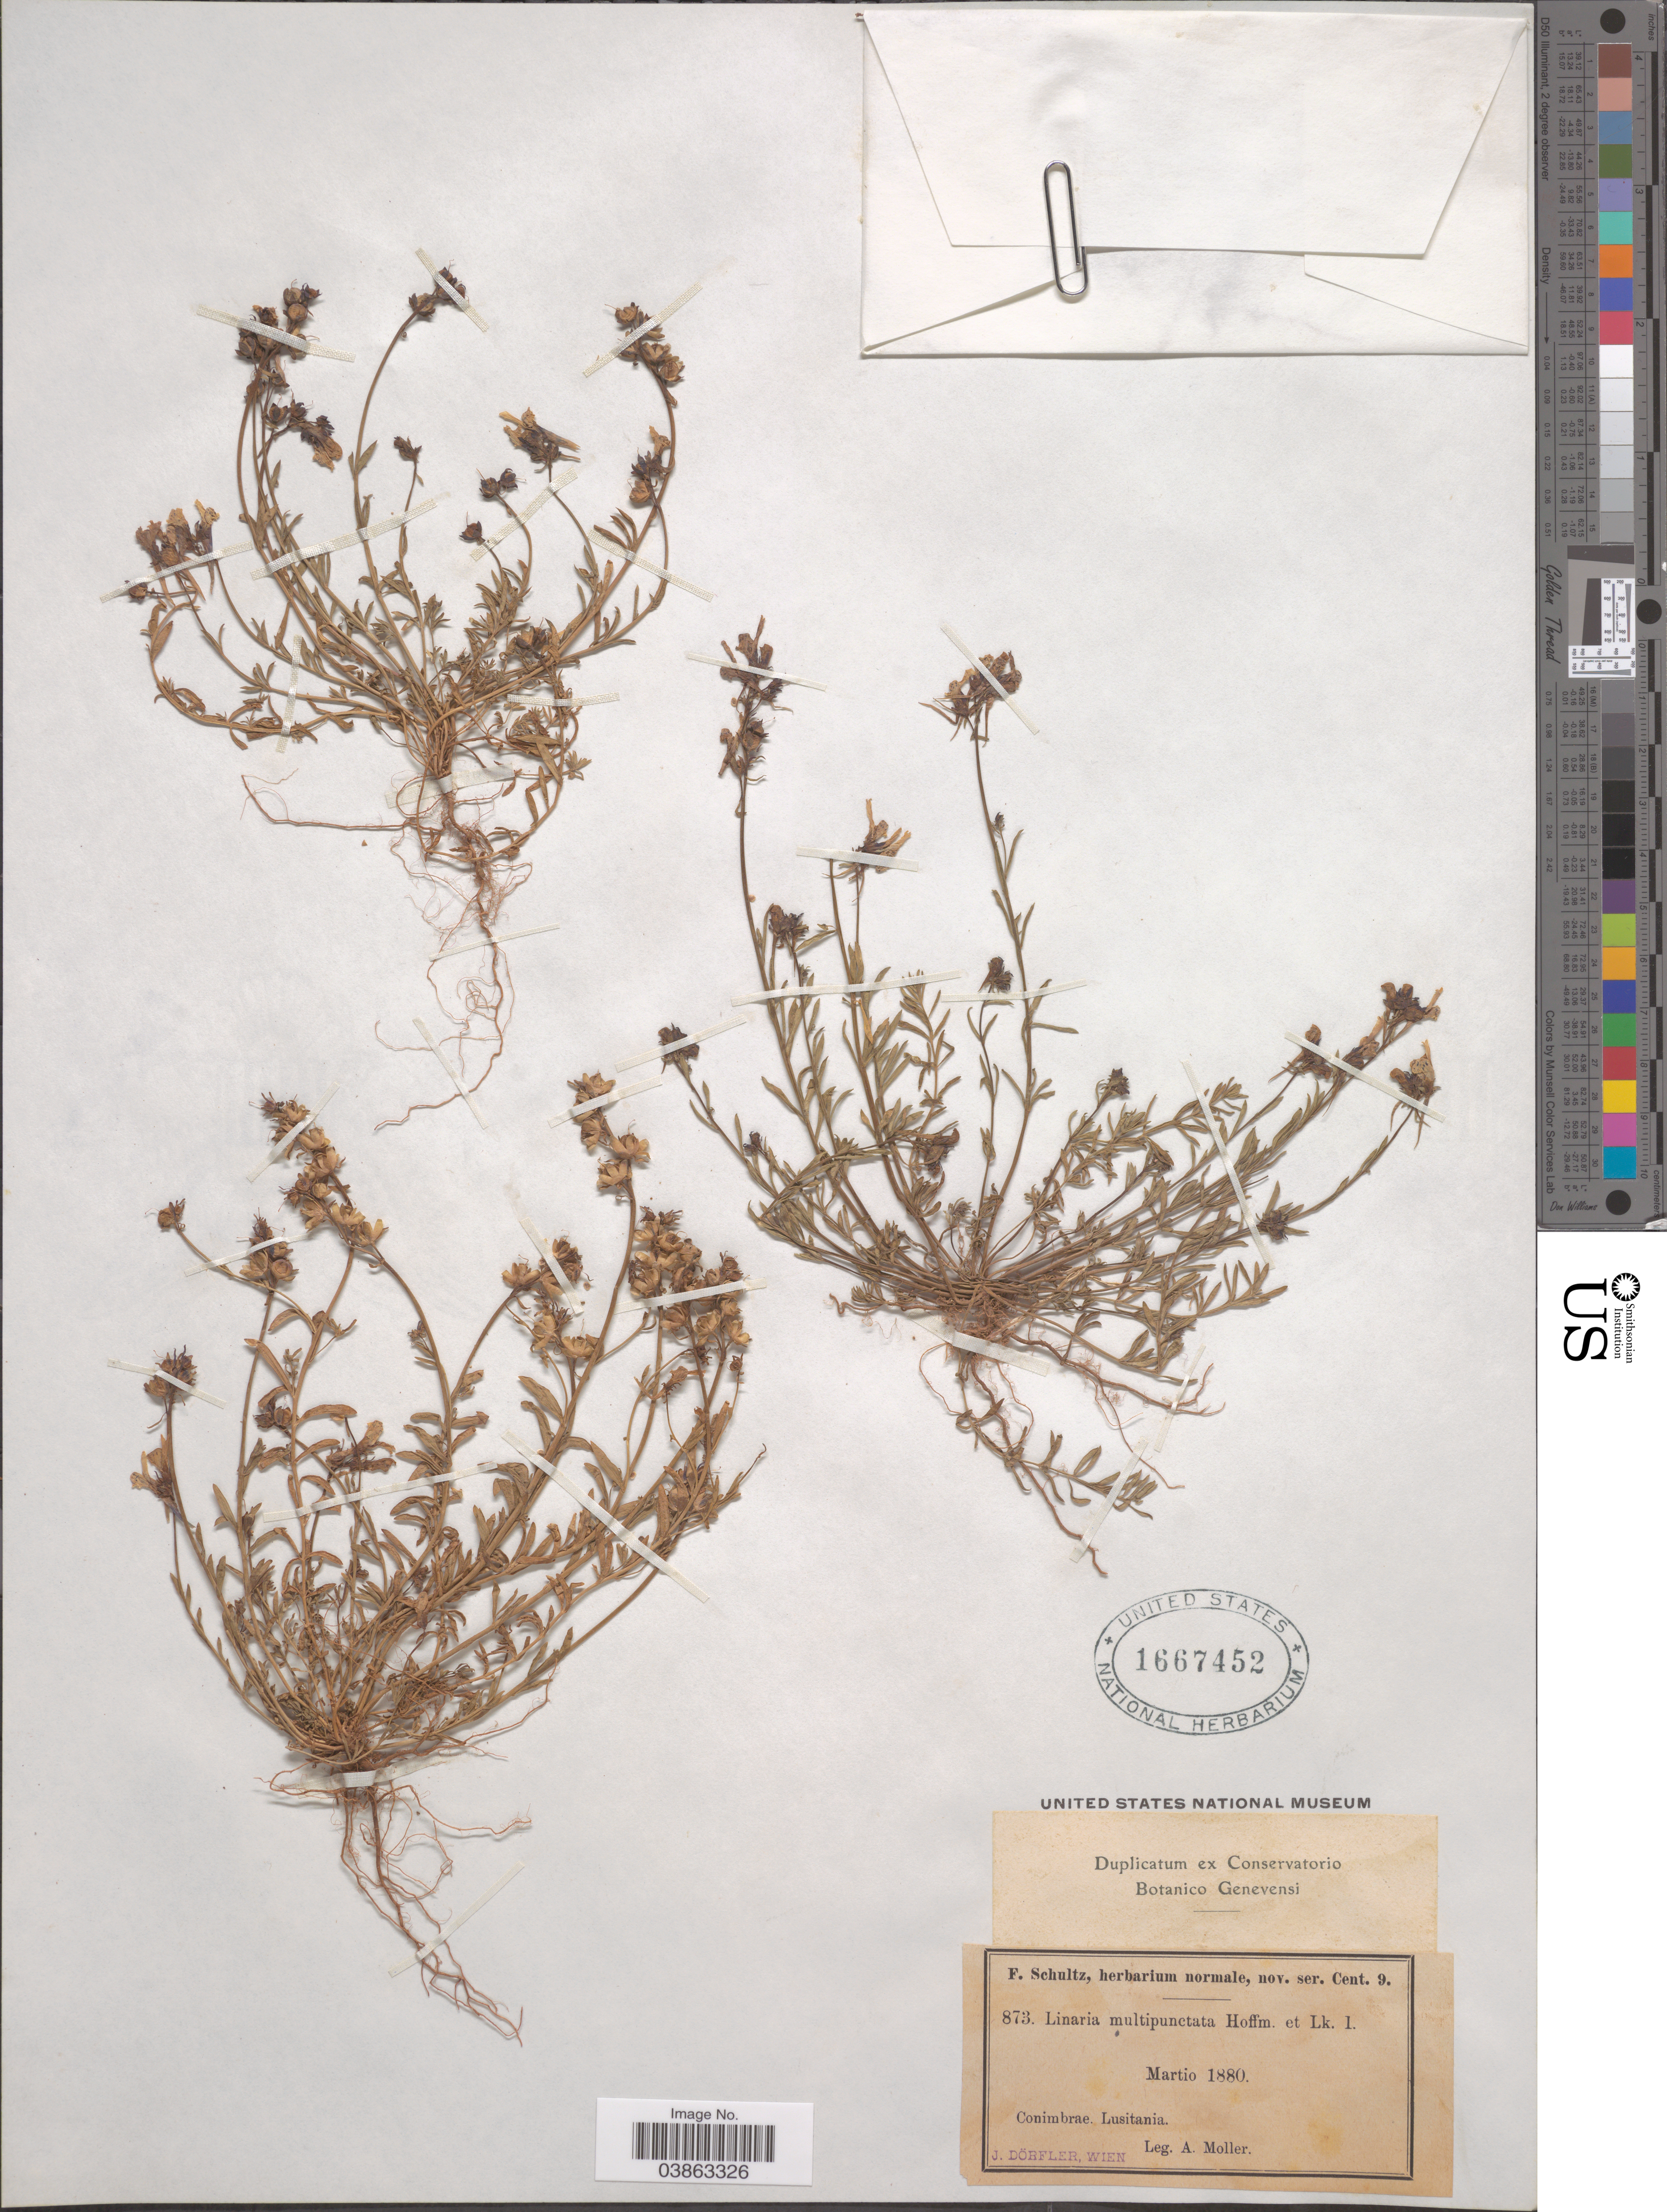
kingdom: Plantae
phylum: Tracheophyta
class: Magnoliopsida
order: Lamiales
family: Plantaginaceae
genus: Linaria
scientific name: Linaria multipunctata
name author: (Brot.) Hoffmanns. & Link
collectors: A. Moller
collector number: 873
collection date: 1880-03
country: Portugal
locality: Conimbrae. Lusitania.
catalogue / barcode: US 1667452